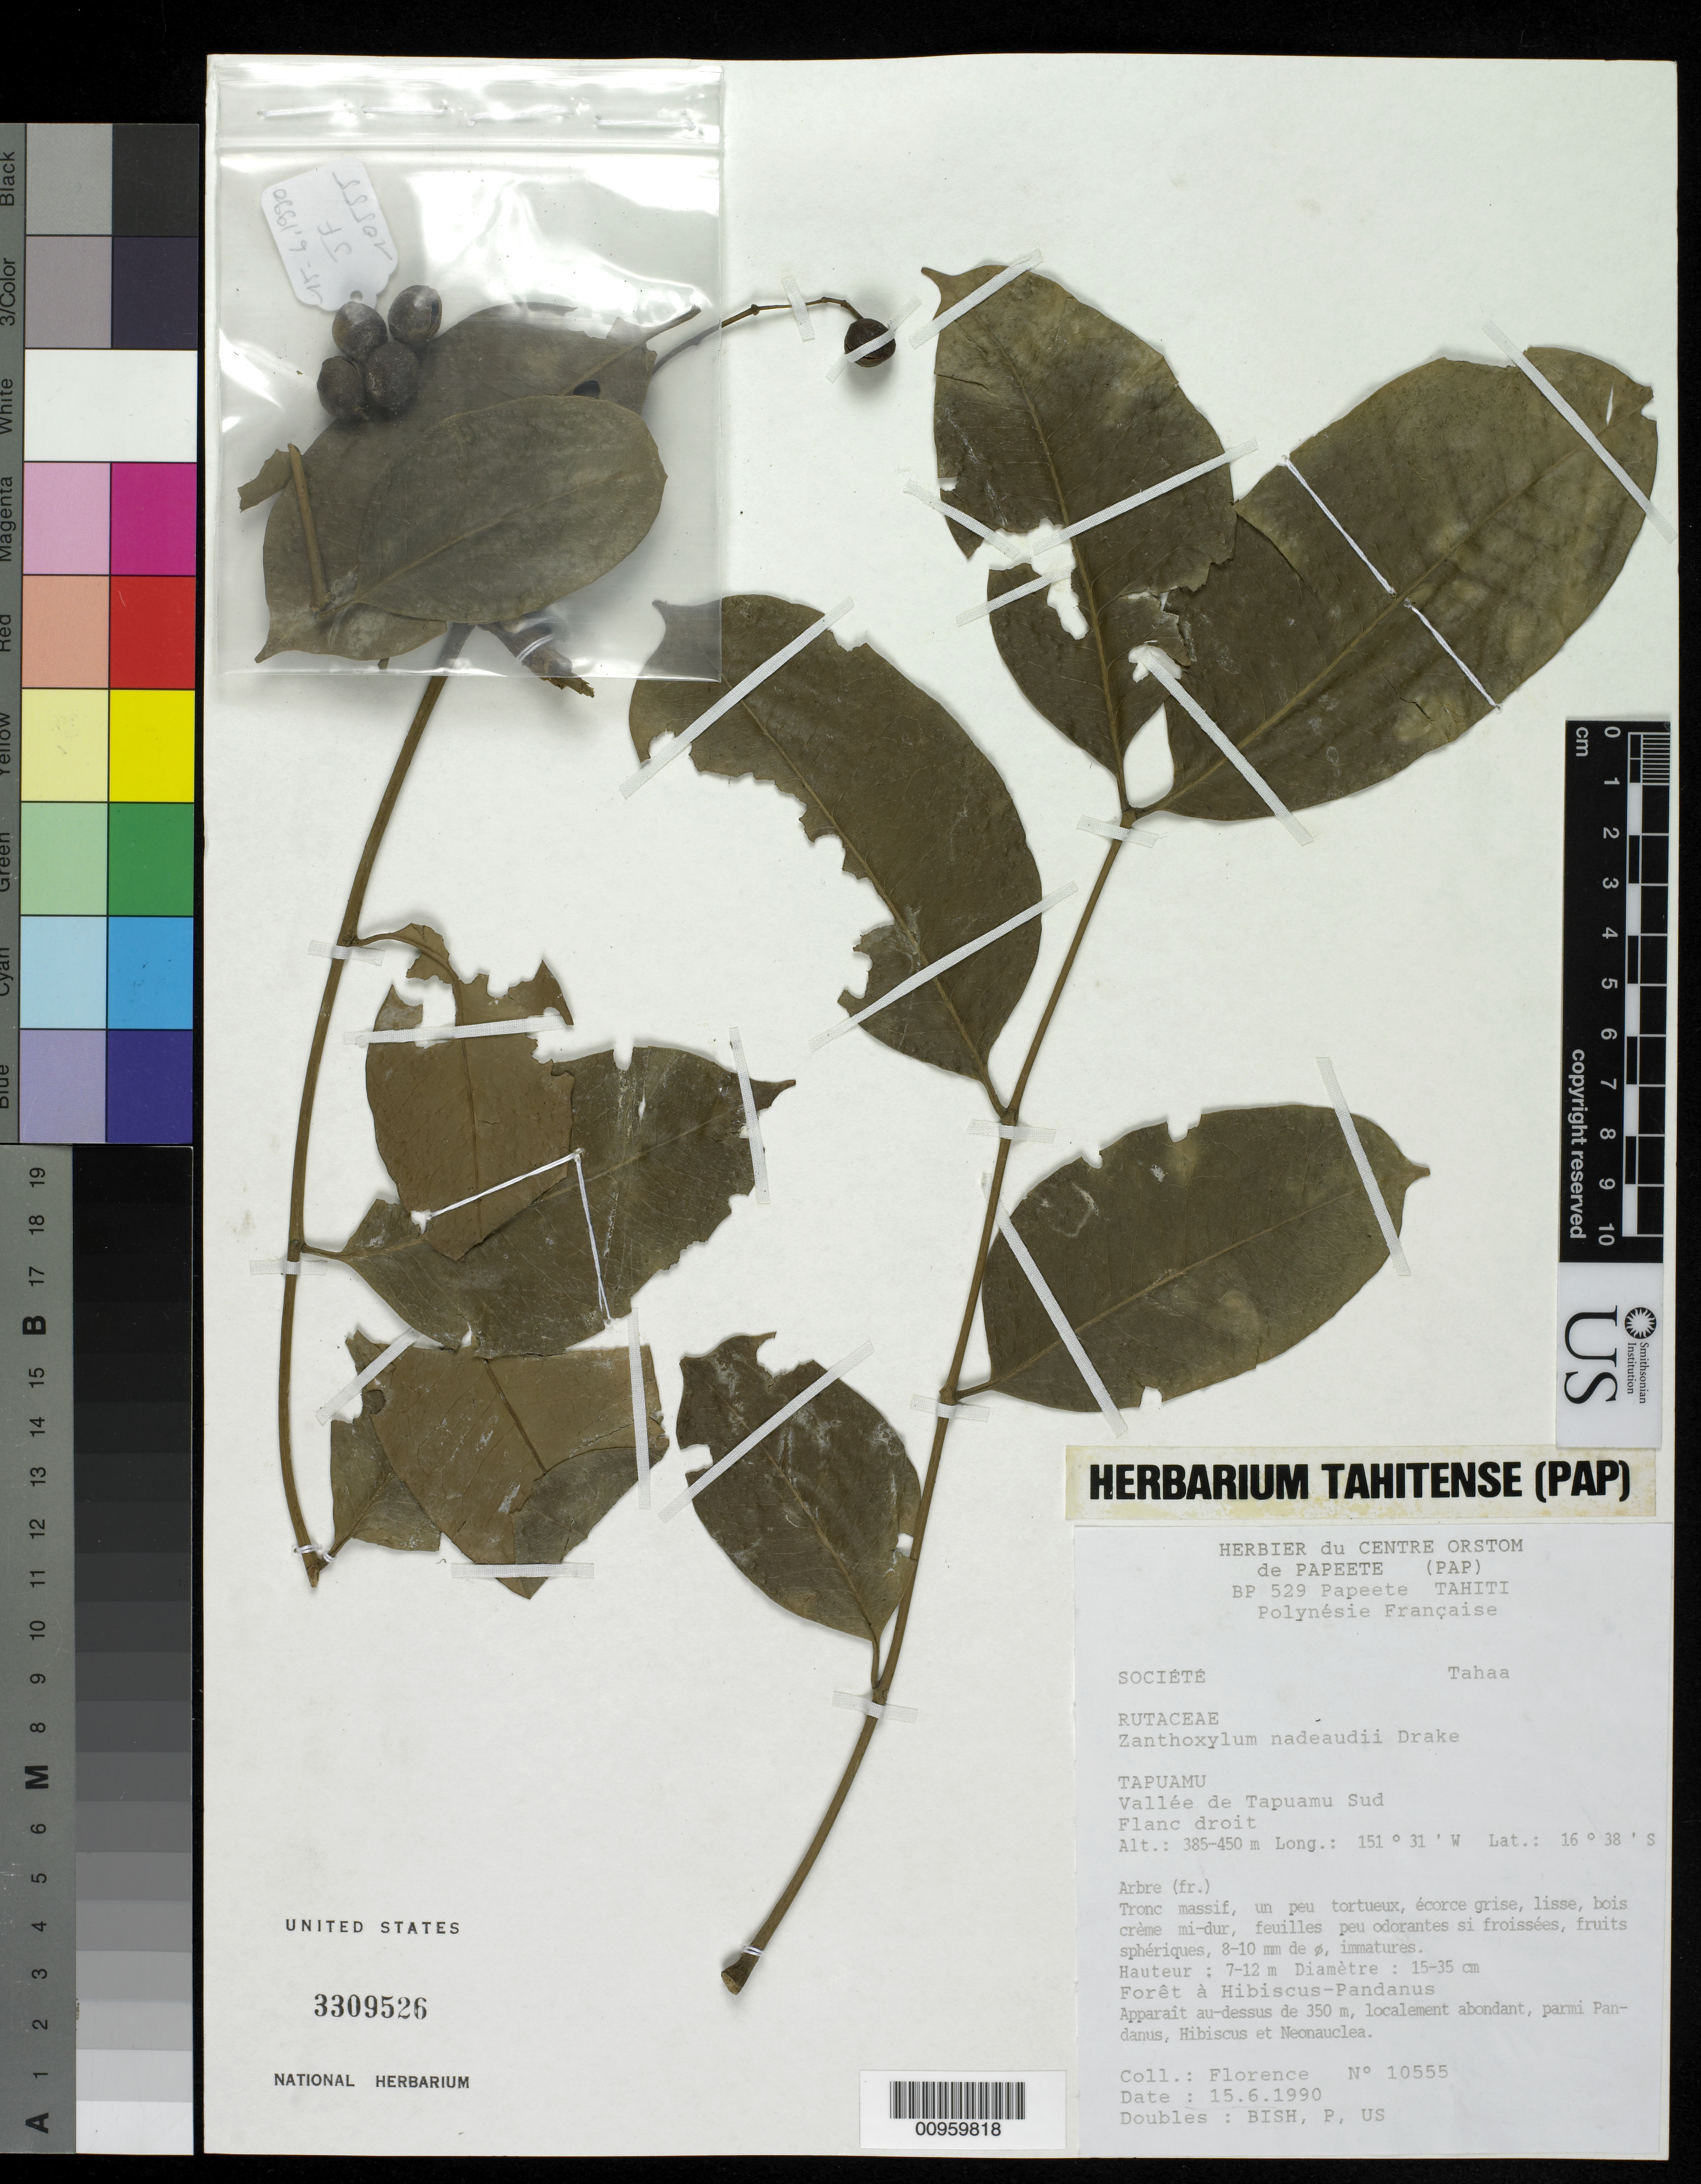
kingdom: Plantae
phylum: Tracheophyta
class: Magnoliopsida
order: Sapindales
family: Rutaceae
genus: Zanthoxylum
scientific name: Zanthoxylum nadeaudii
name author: Drake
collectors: J. Florence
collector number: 10555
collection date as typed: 15 Jun 1990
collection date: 1990-06-15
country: French Polynesia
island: Tahaa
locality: Vallee de Tapuamu Sud, Flanc droit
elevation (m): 385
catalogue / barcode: US 3309526